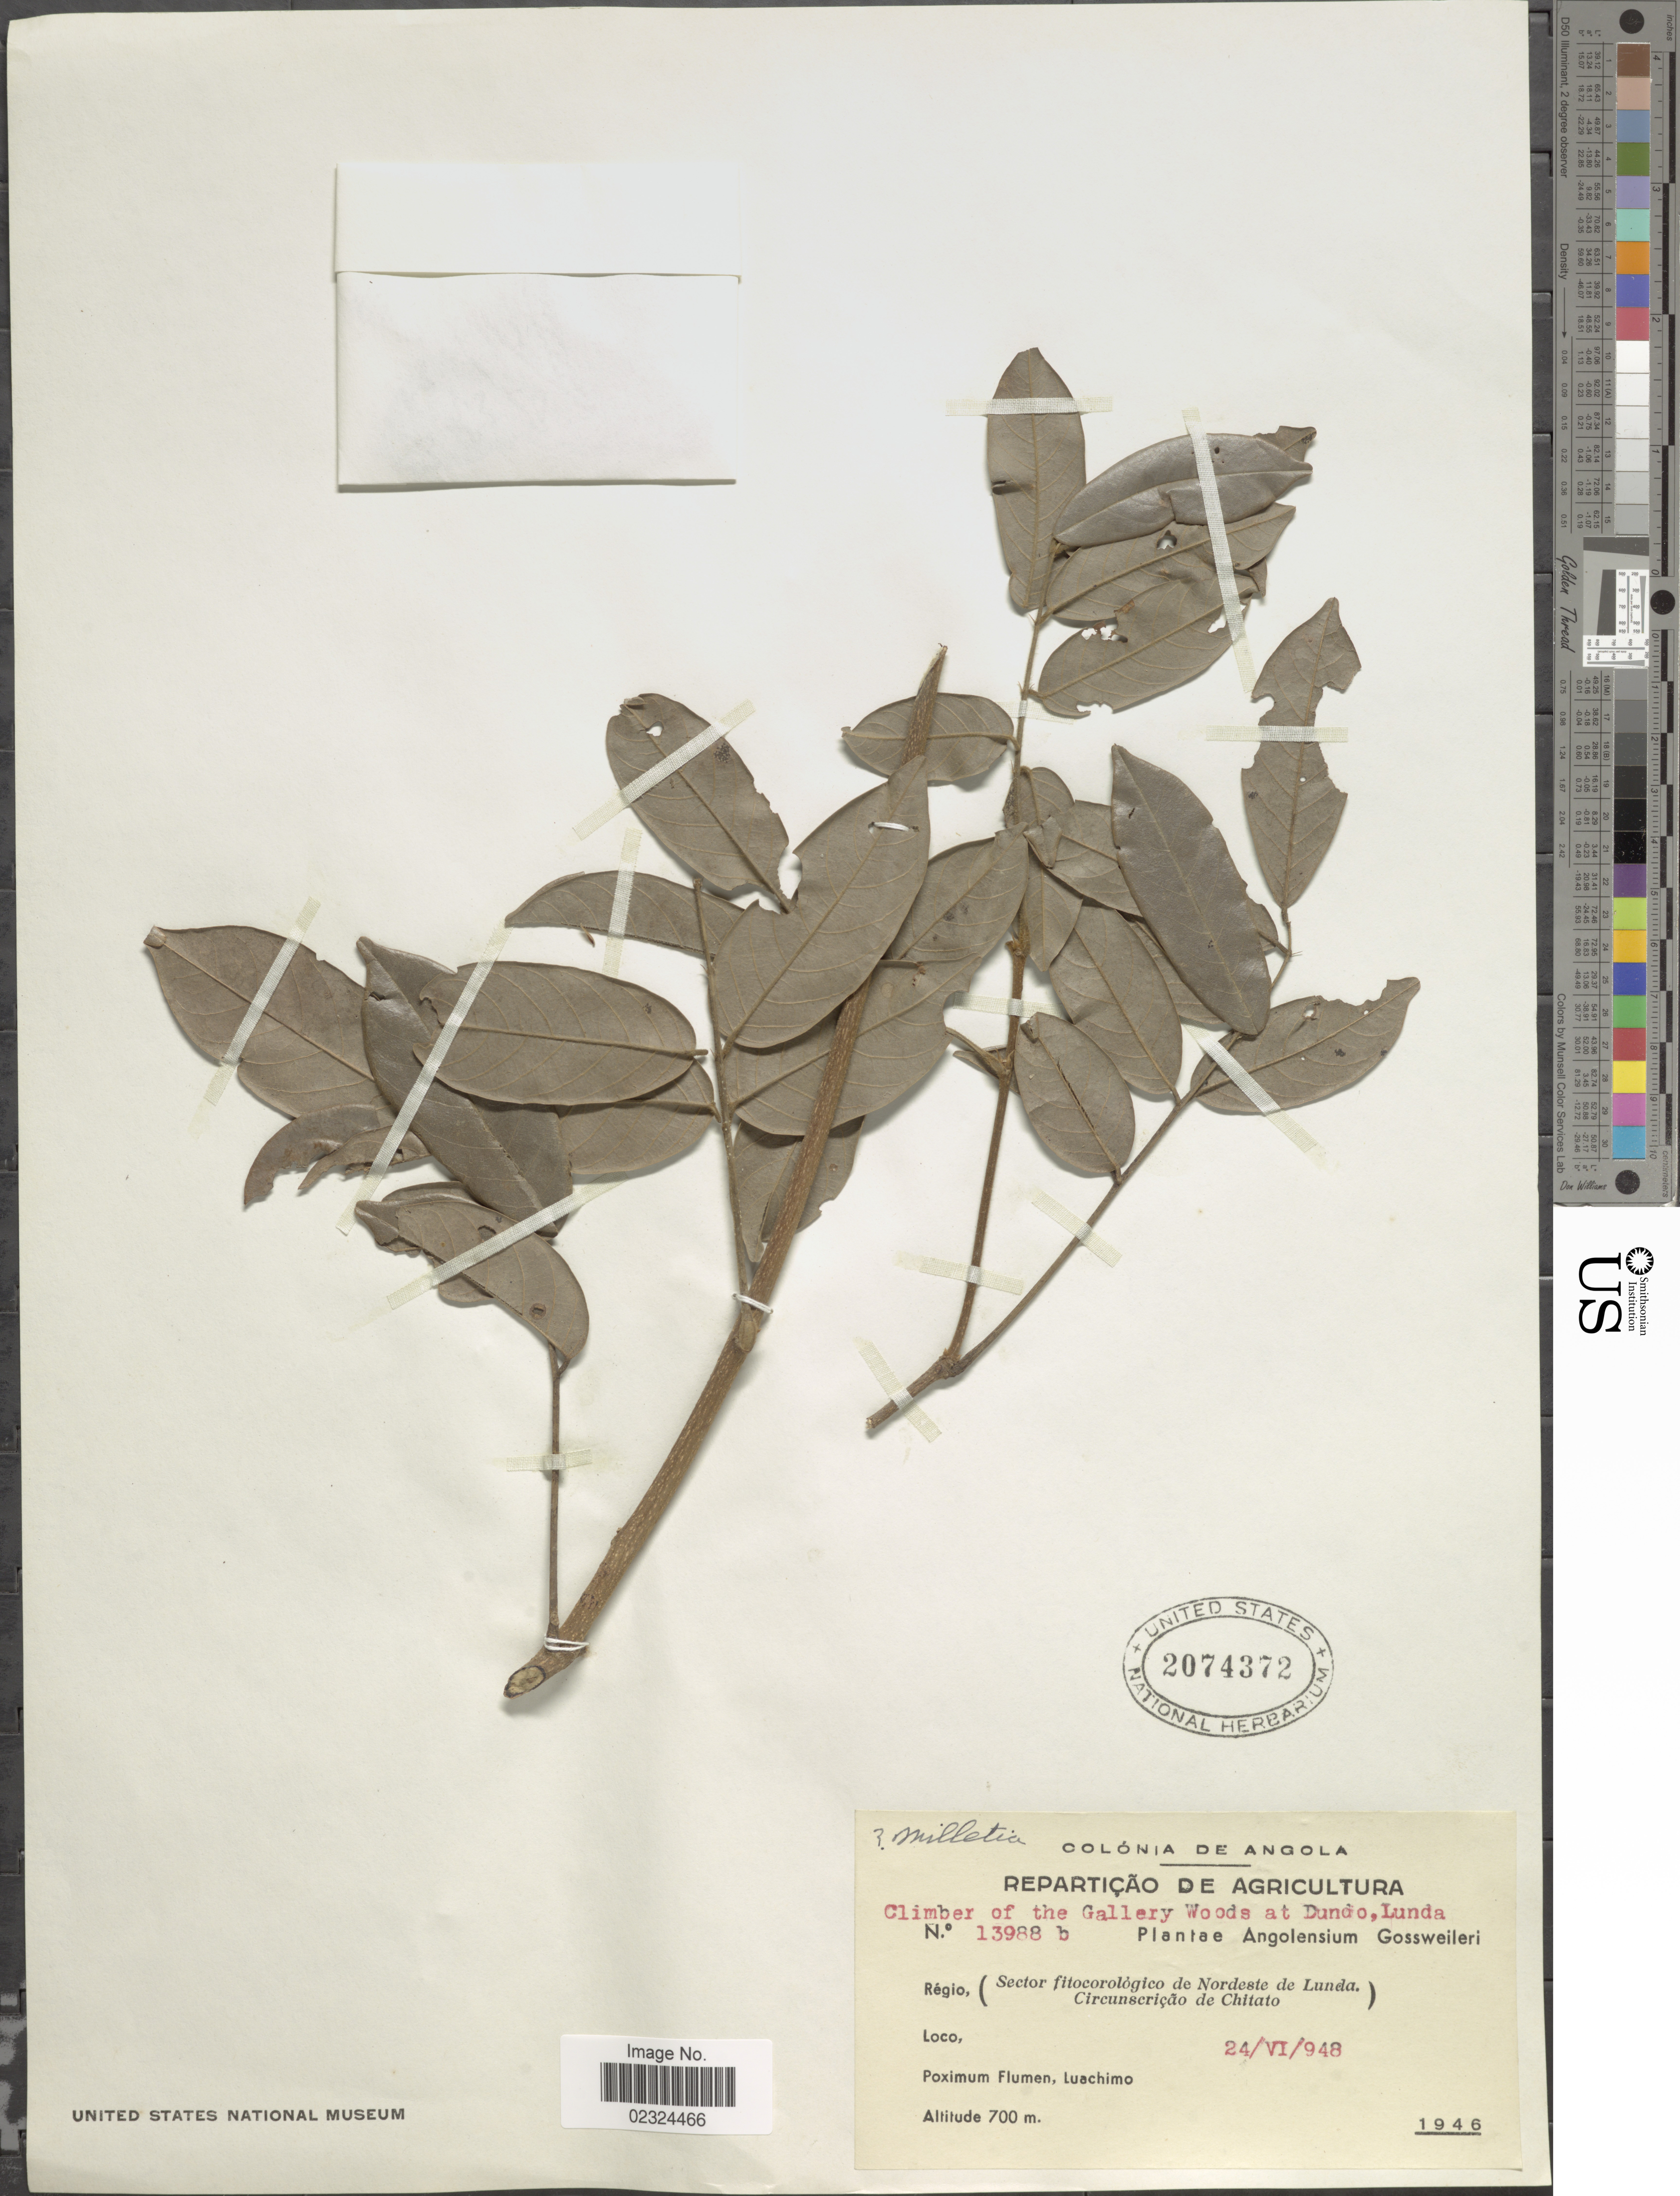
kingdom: Plantae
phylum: Tracheophyta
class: Magnoliopsida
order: Fabales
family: Fabaceae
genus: Millettia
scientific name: Millettia sp.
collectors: -. Gossweiler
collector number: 13988b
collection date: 1948-06-24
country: Angola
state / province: Lunda Norte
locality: Sector fitocorologico de Nordeste de Lunda. Circunscricao de Chitato. Loco, Poximum Flumen, Luachimo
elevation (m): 700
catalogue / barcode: US 2074372